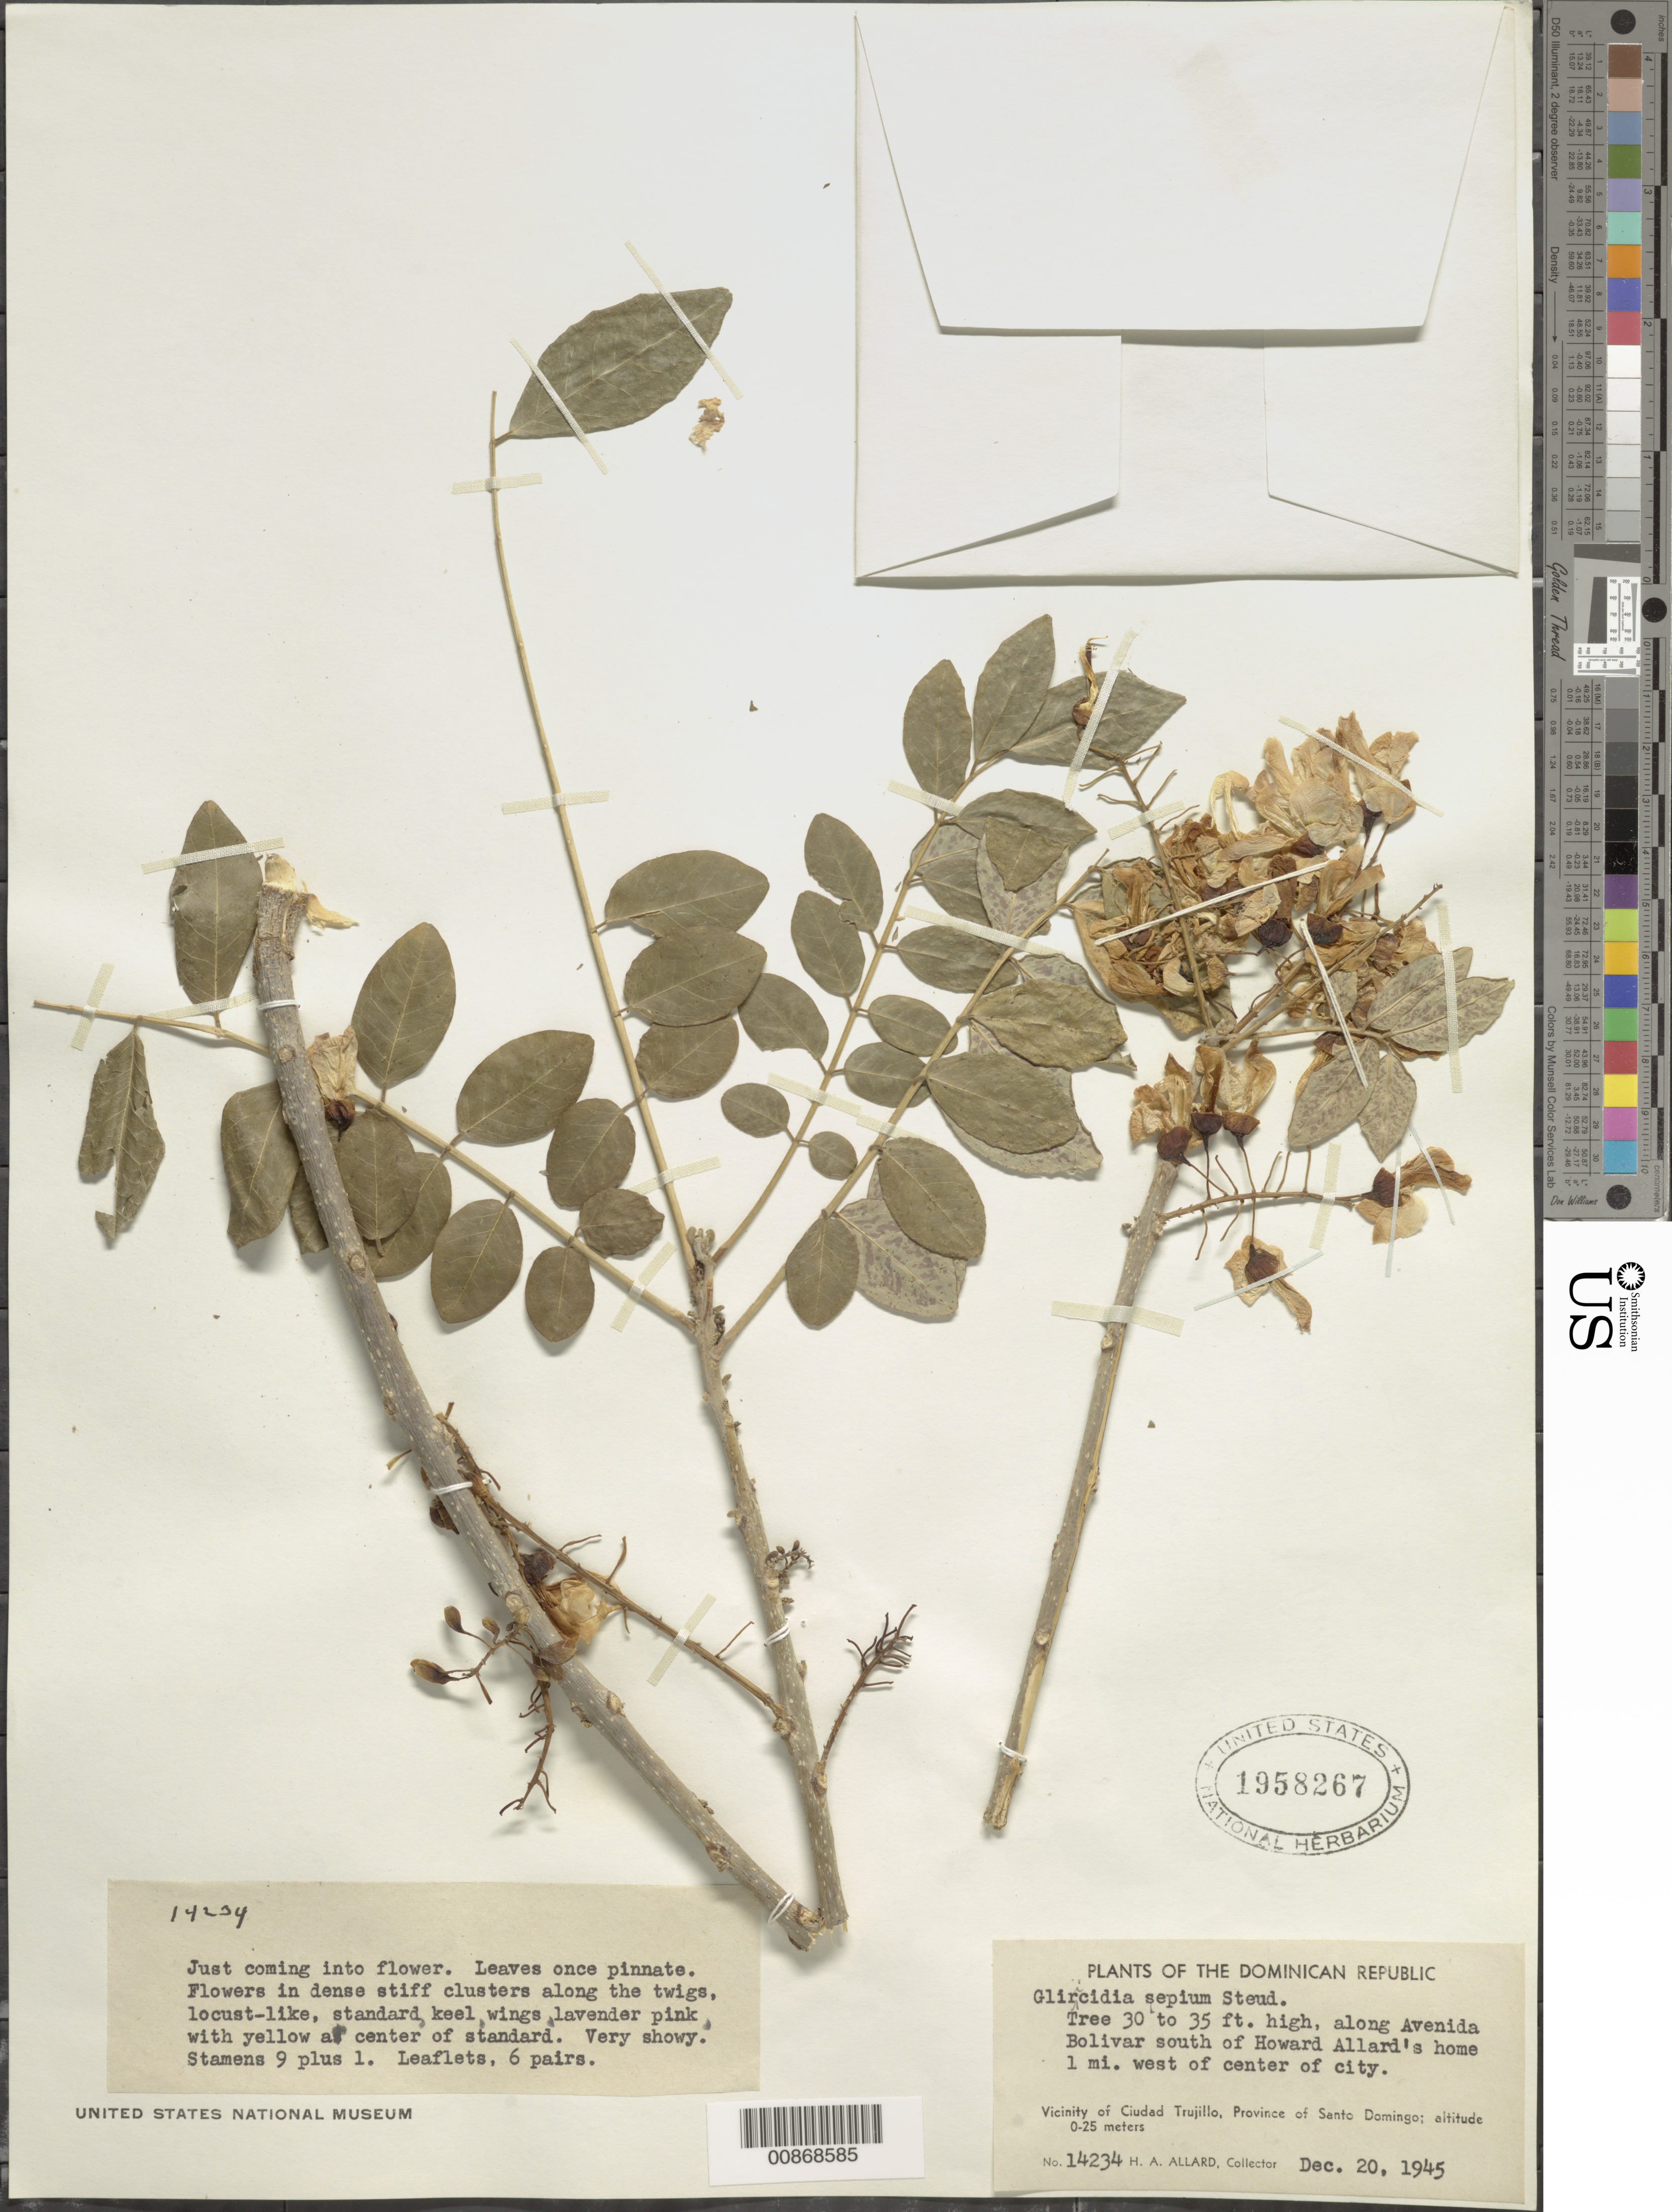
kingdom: Plantae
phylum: Tracheophyta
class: Magnoliopsida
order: Fabales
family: Fabaceae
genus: Gliricidia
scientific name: Gliricidia sepium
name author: (Jacq.) Kunth ex Walp.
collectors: H. A. Allard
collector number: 14234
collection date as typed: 20 Dec 1945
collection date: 1945-12-20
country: Dominican Republic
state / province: Distrito Nacional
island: Hispaniola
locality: Vicinity of Ciudad Trujillo, Province of Santo Domingo (obsolete). Along Avenida Bolivar south of Howard Allard's home, 1 mi. W of center of city.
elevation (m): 0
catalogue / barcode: US 1958267